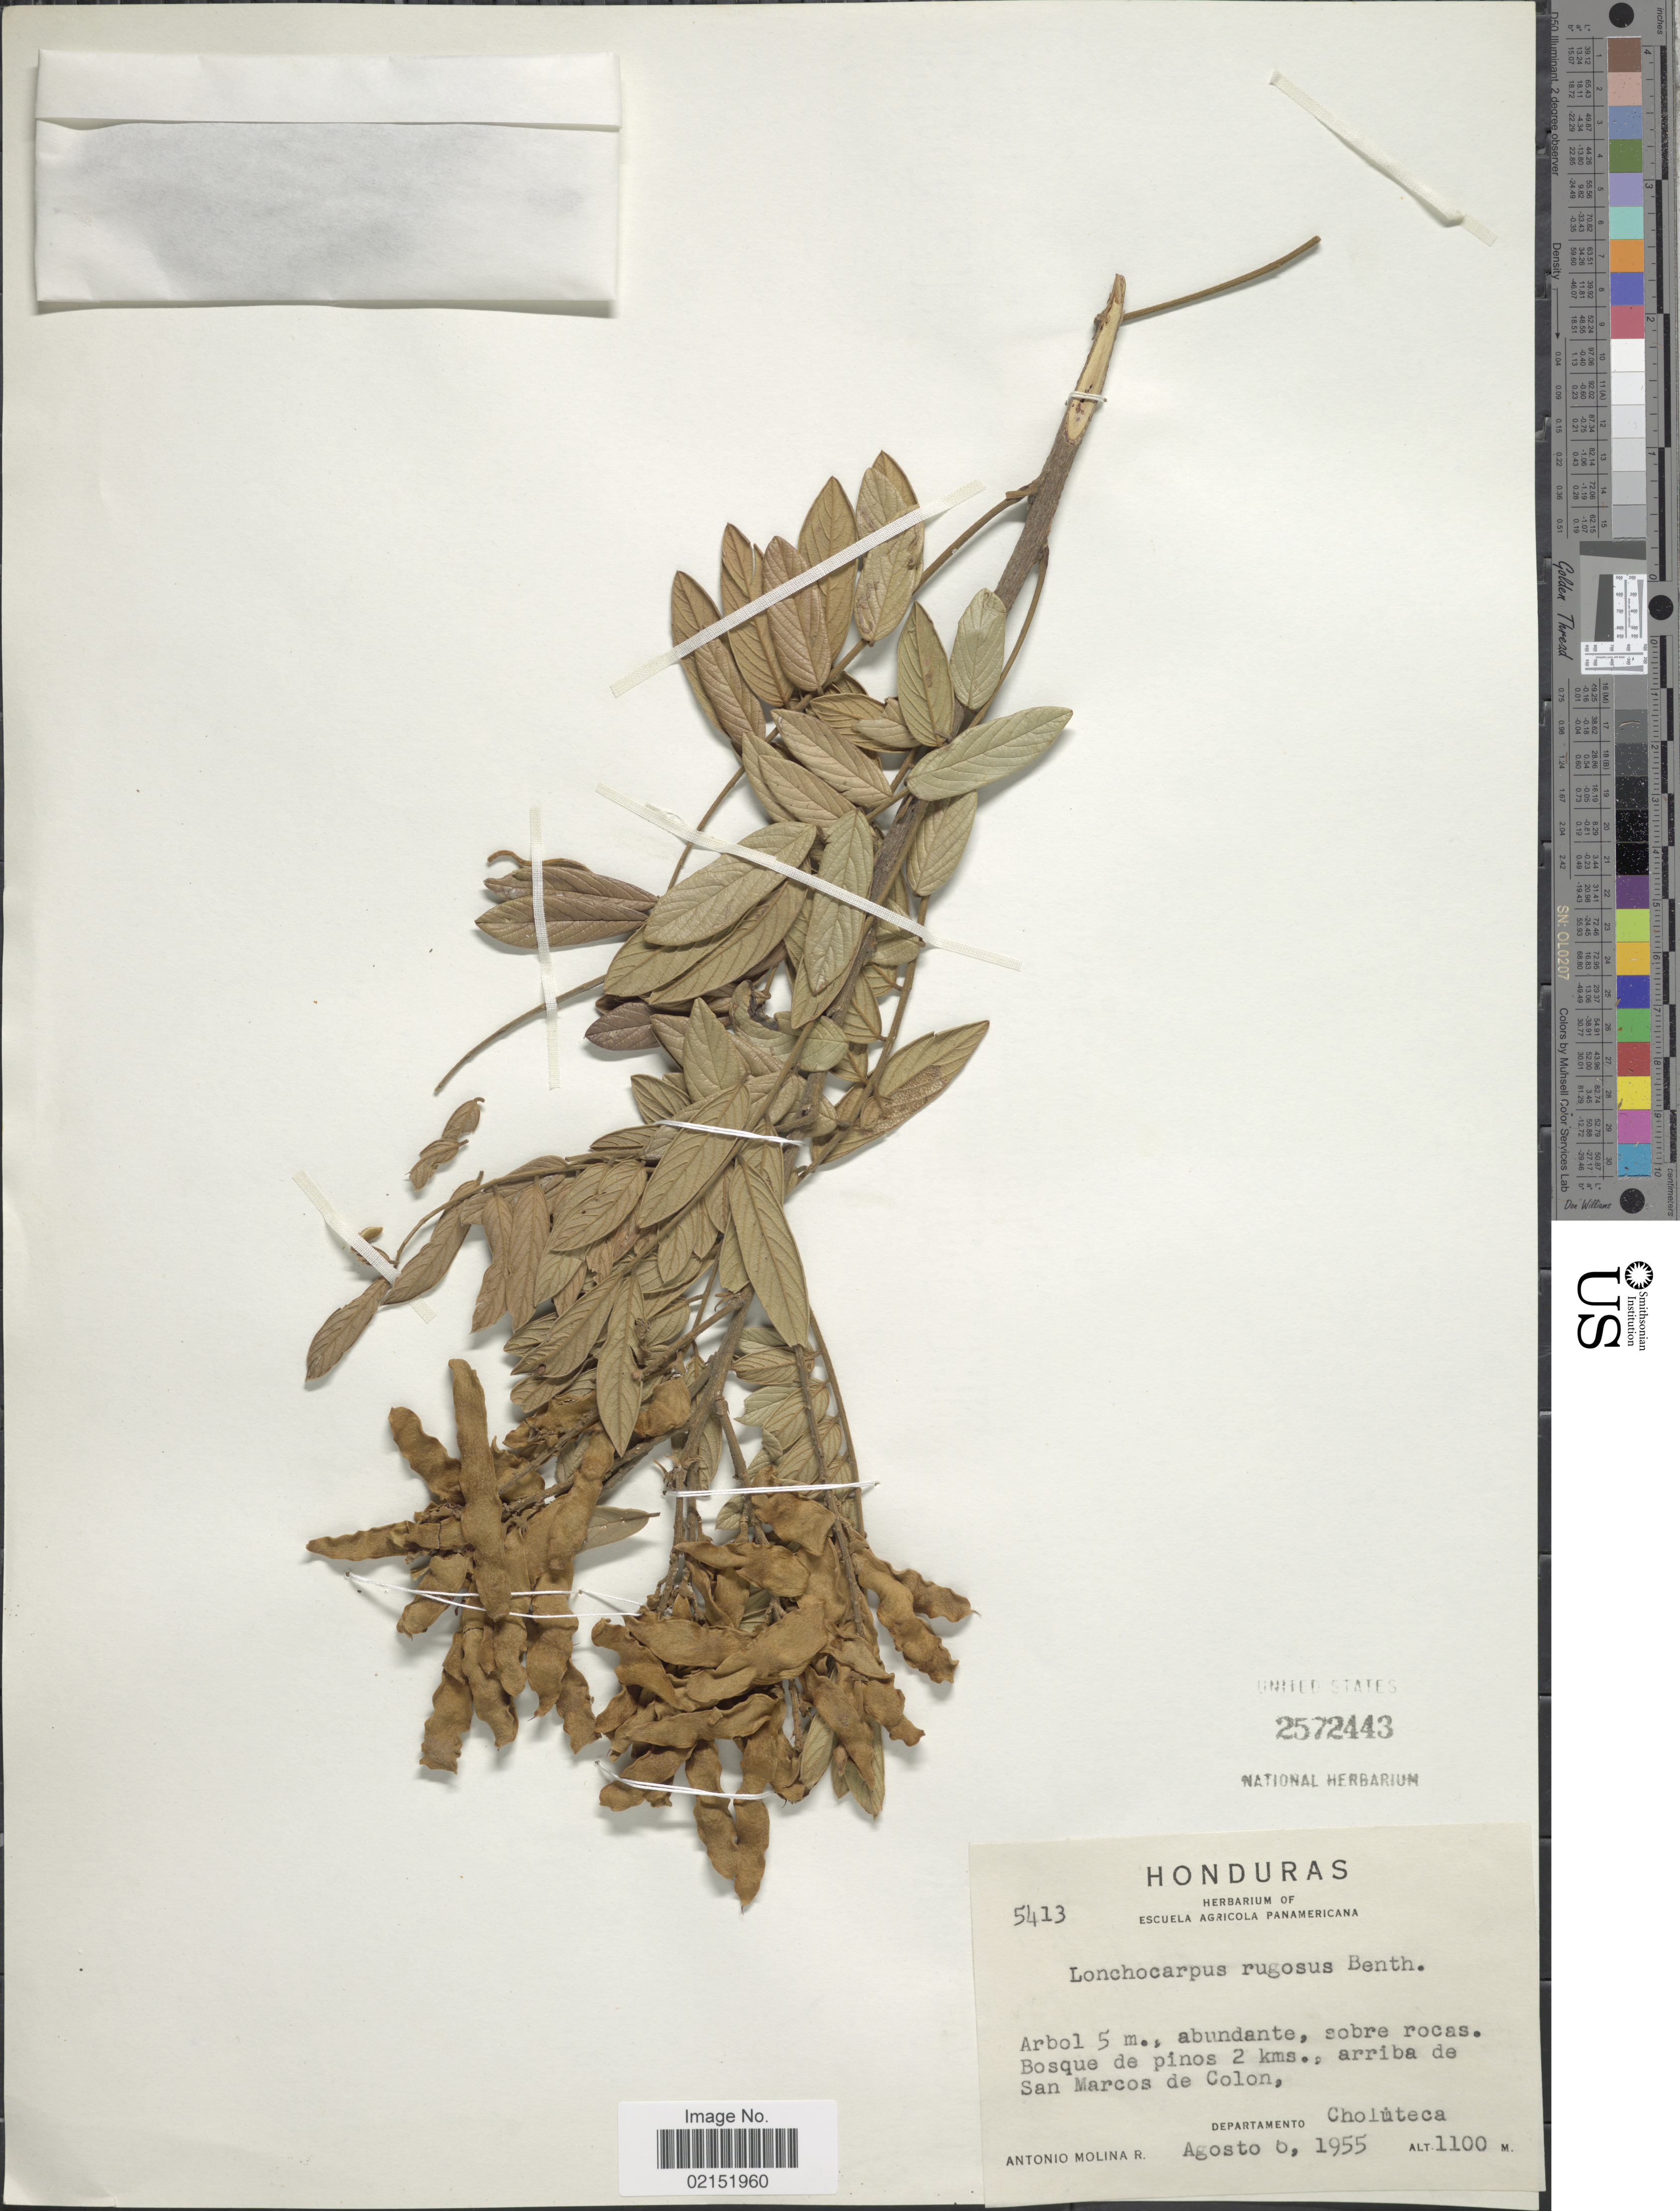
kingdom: Plantae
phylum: Tracheophyta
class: Magnoliopsida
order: Fabales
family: Fabaceae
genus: Lonchocarpus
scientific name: Lonchocarpus rugosus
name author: Benth.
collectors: A. Molina R.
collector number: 5413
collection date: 1955-08-06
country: Honduras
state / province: Choluteca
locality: Bosque de pinos 2 kms., arriba de San Marcos de Colon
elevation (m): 1100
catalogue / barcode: US 2572443